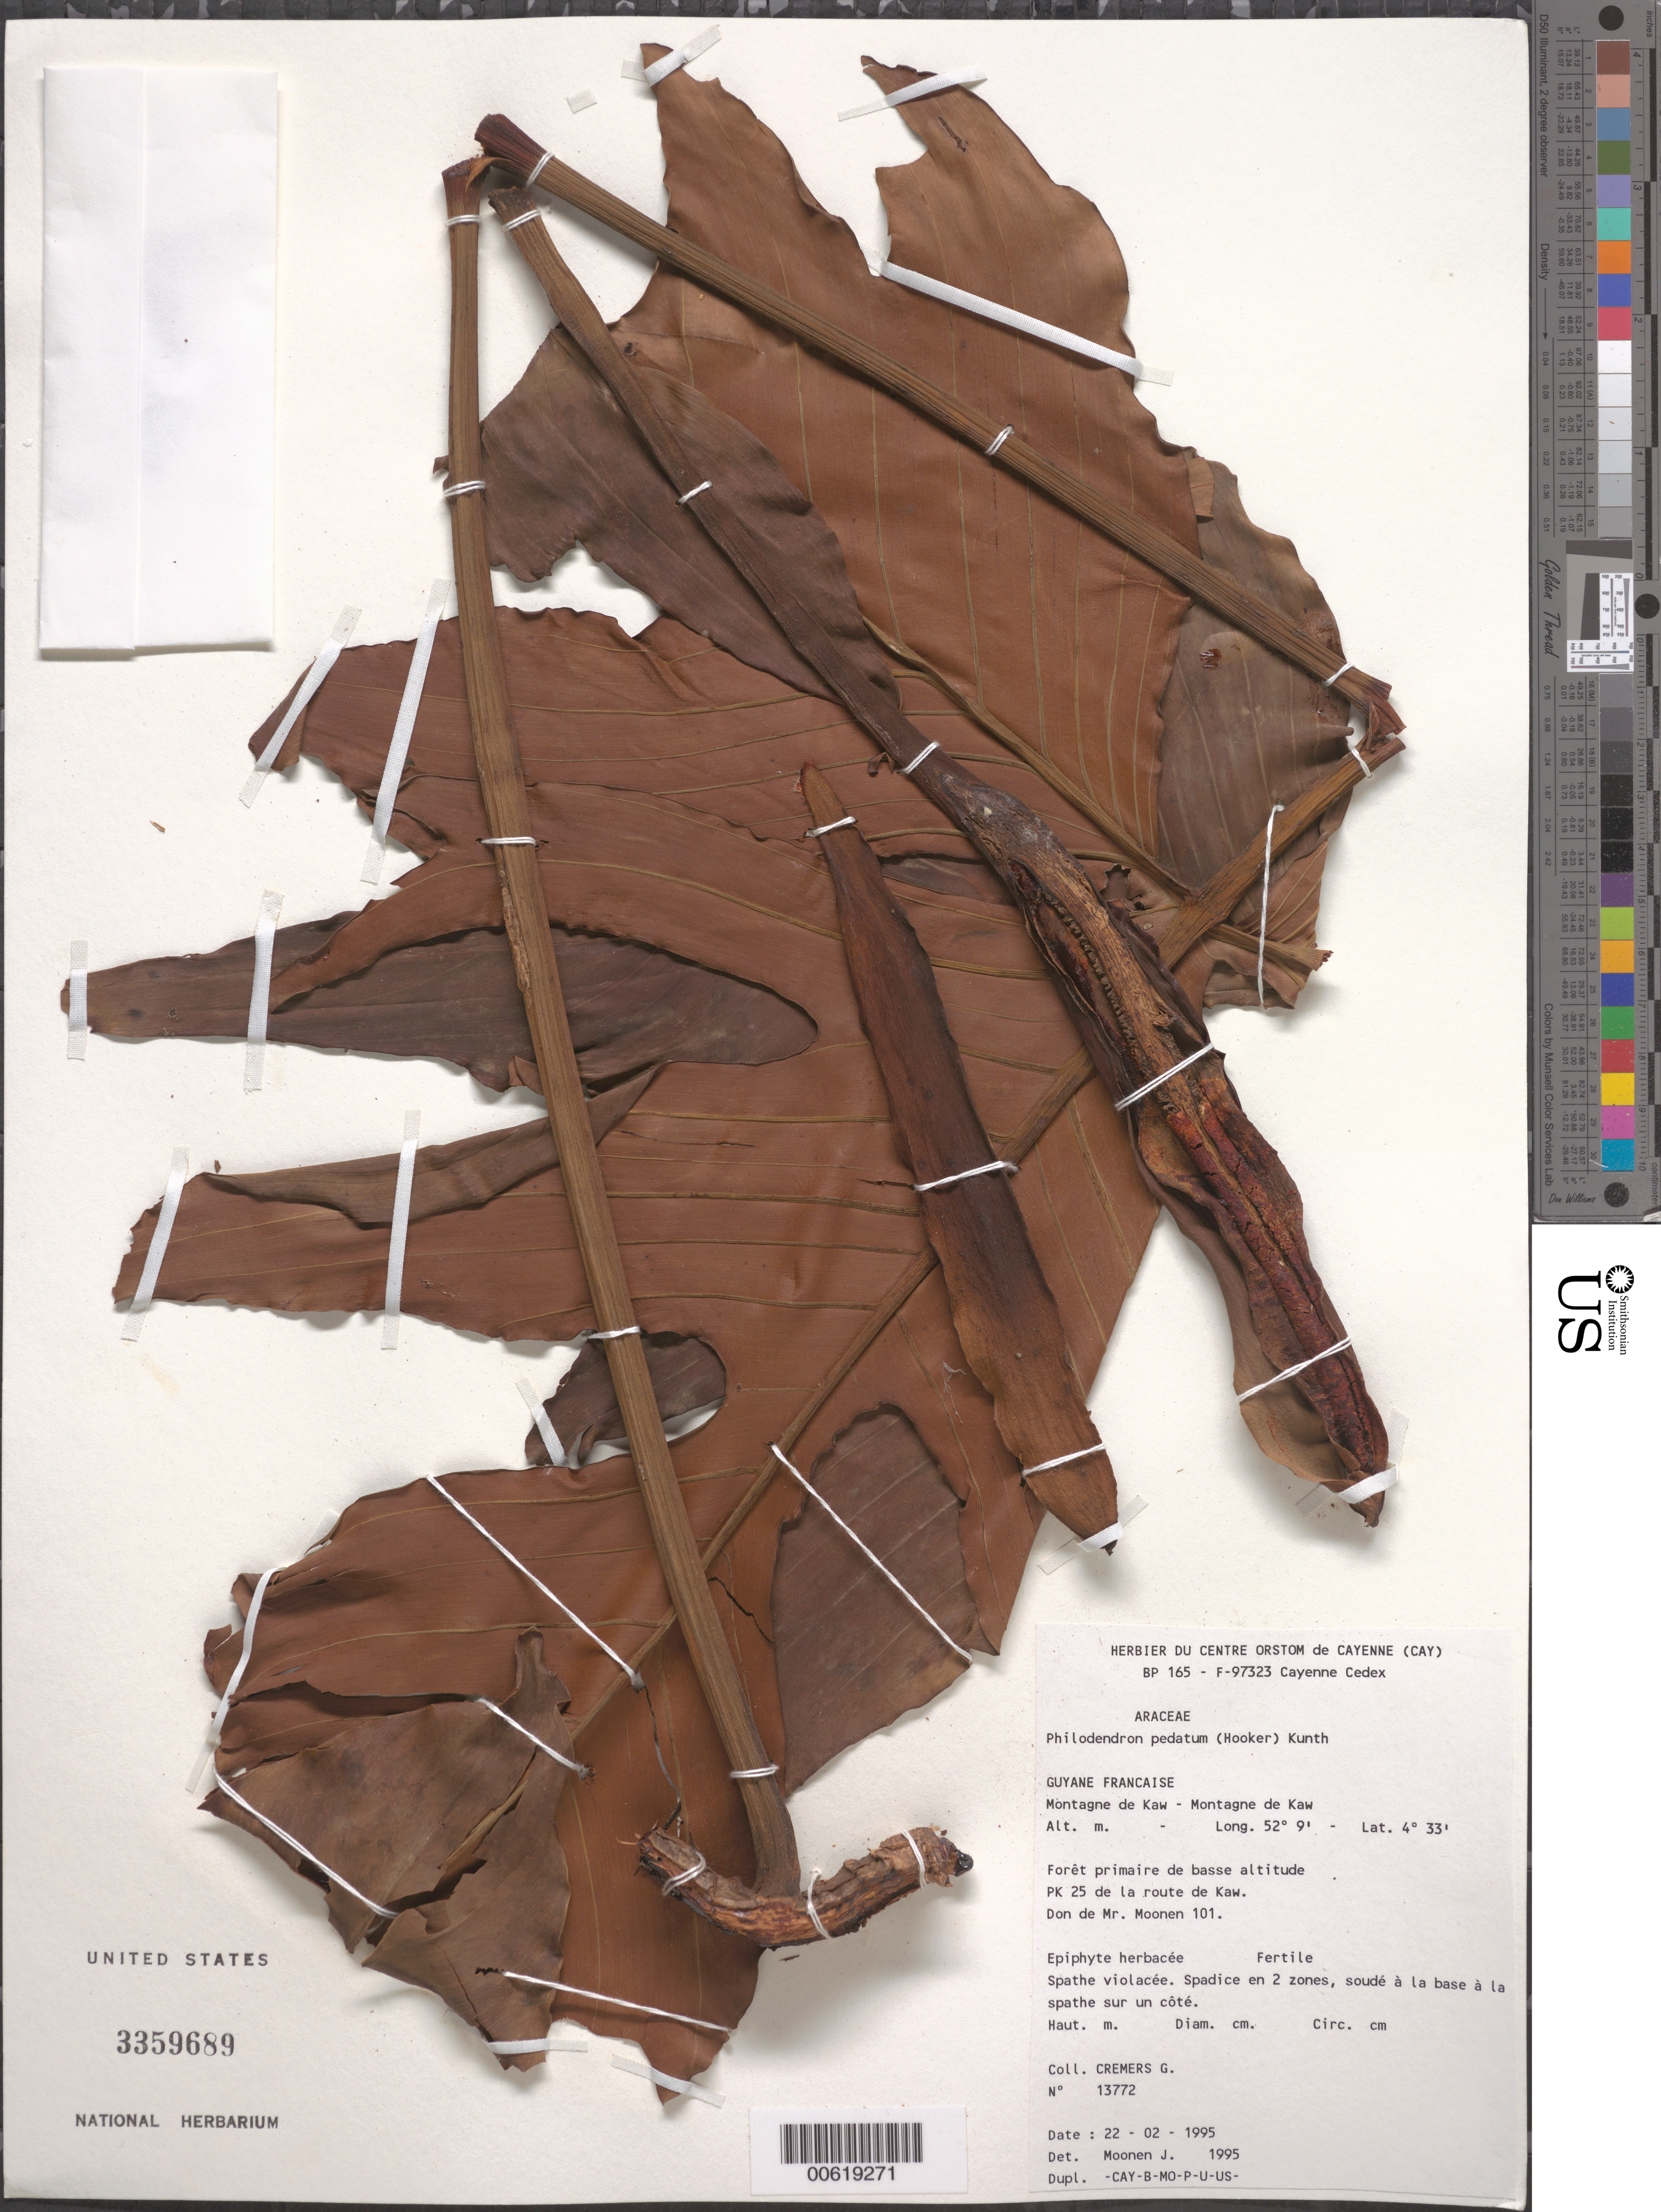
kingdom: Plantae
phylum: Tracheophyta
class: Liliopsida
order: Alismatales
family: Araceae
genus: Philodendron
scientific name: Philodendron pedatum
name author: (Hook.) Kunth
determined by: Moonen, J.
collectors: G. Cremers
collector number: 13772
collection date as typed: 22-Feb-95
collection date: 1995-02-22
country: French Guiana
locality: Montagne de Kaw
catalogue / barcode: US 3359689